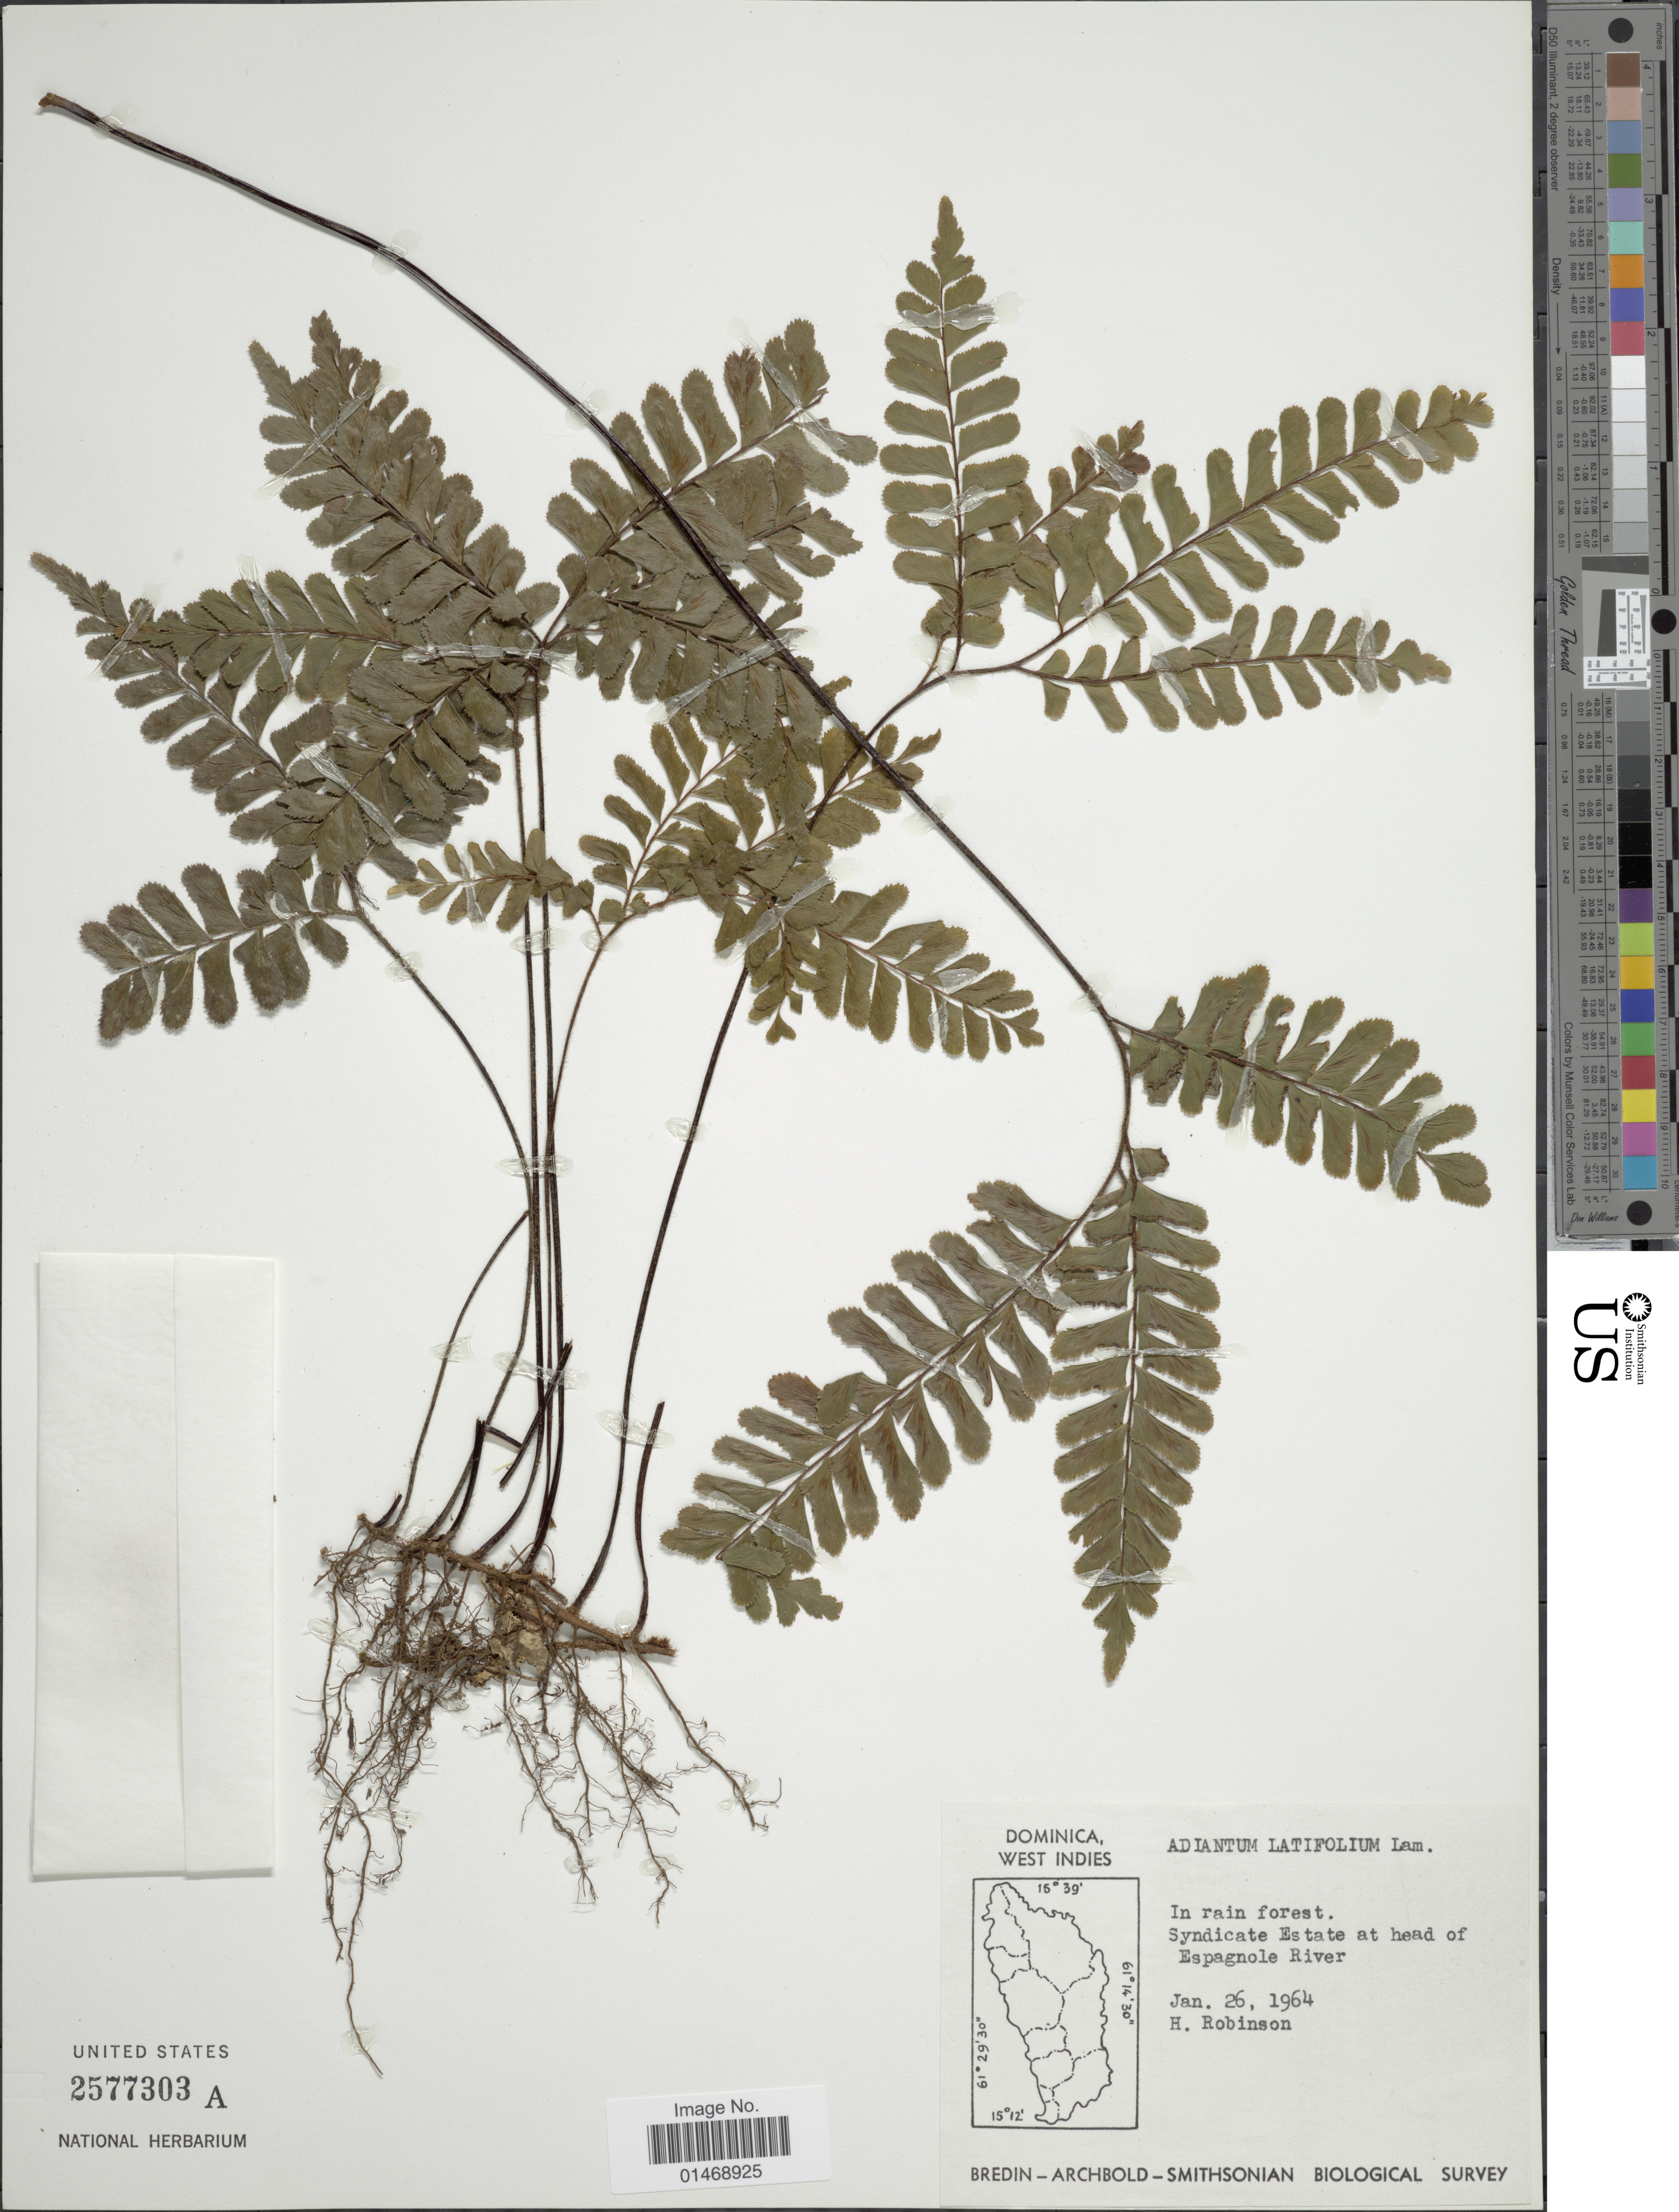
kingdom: Plantae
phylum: Tracheophyta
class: Polypodiopsida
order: Polypodiales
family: Pteridaceae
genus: Adiantum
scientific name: Adiantum latifolium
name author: Lam.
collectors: H. Robinson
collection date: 1964-01-26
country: Dominica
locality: In rainforest. Syndicate Estate at head of Espagnole River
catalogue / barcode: US 2577303A